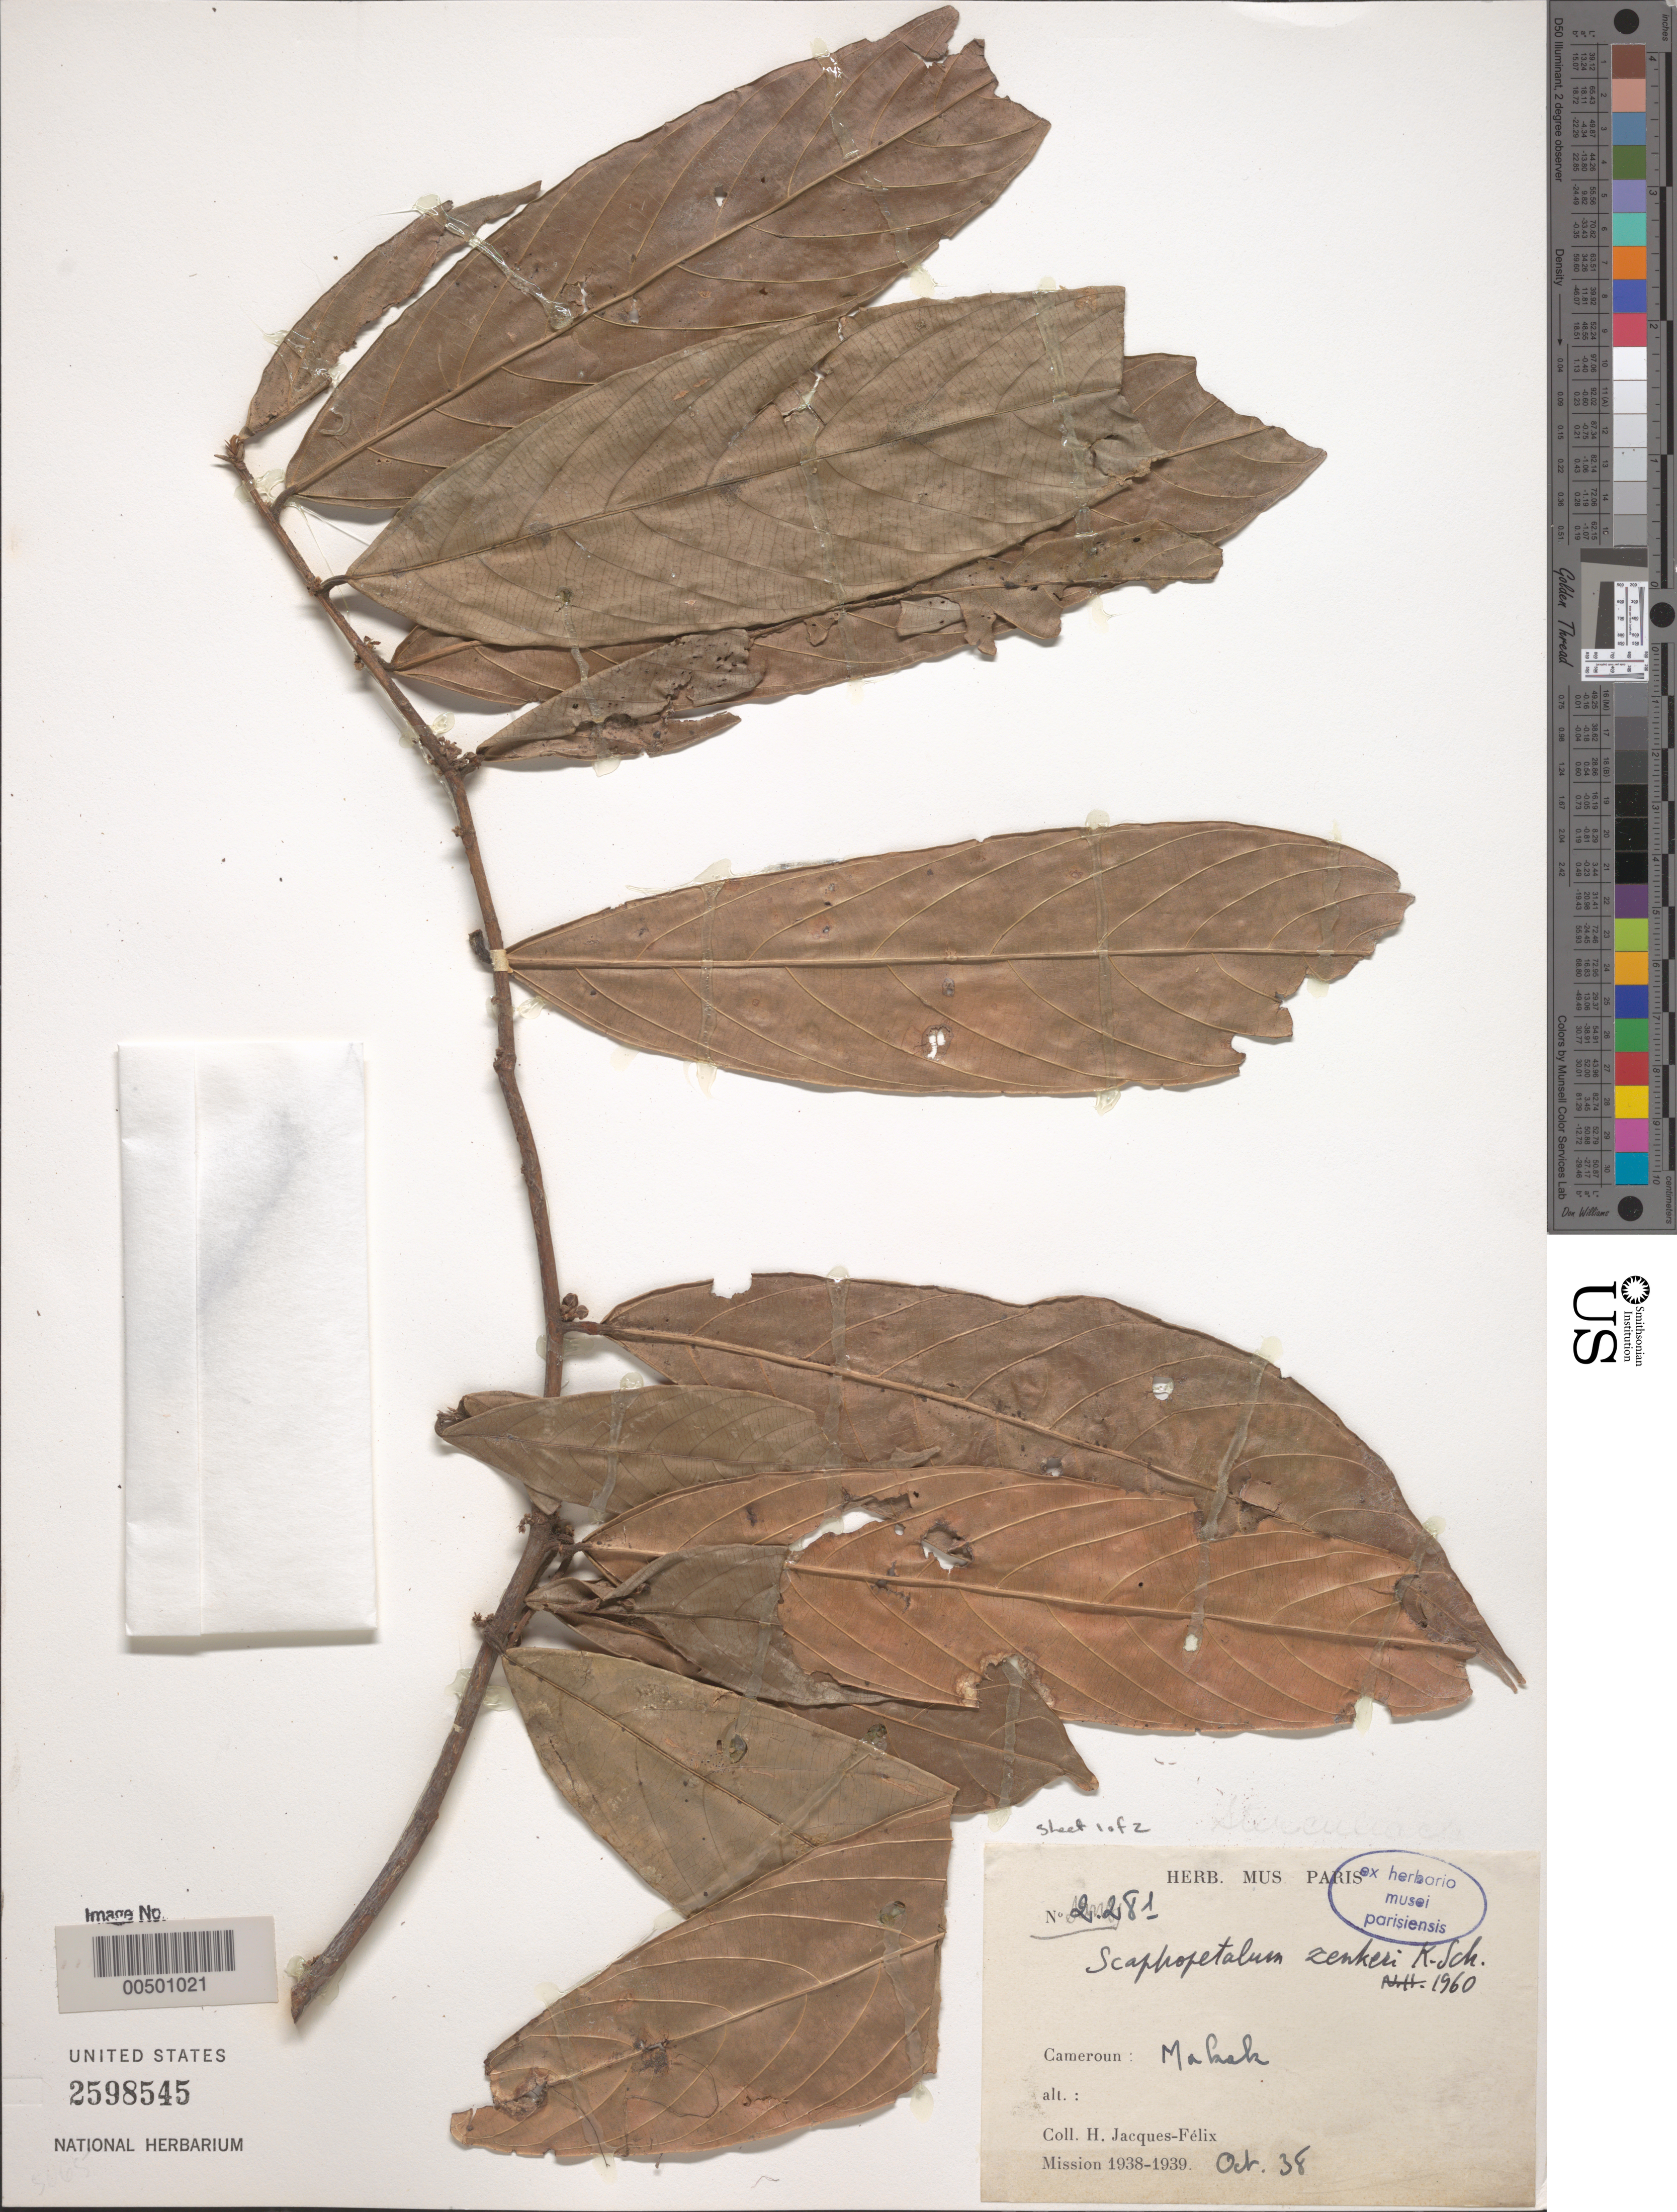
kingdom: Plantae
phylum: Tracheophyta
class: Magnoliopsida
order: Malvales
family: Malvaceae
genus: Scaphopetalum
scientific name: Scaphopetalum zenkeri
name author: K. Schum.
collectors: H. Jacques-Félix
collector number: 2281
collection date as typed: Oct 1938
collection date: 1938-10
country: Cameroon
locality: Mabak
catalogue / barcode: US 2598545